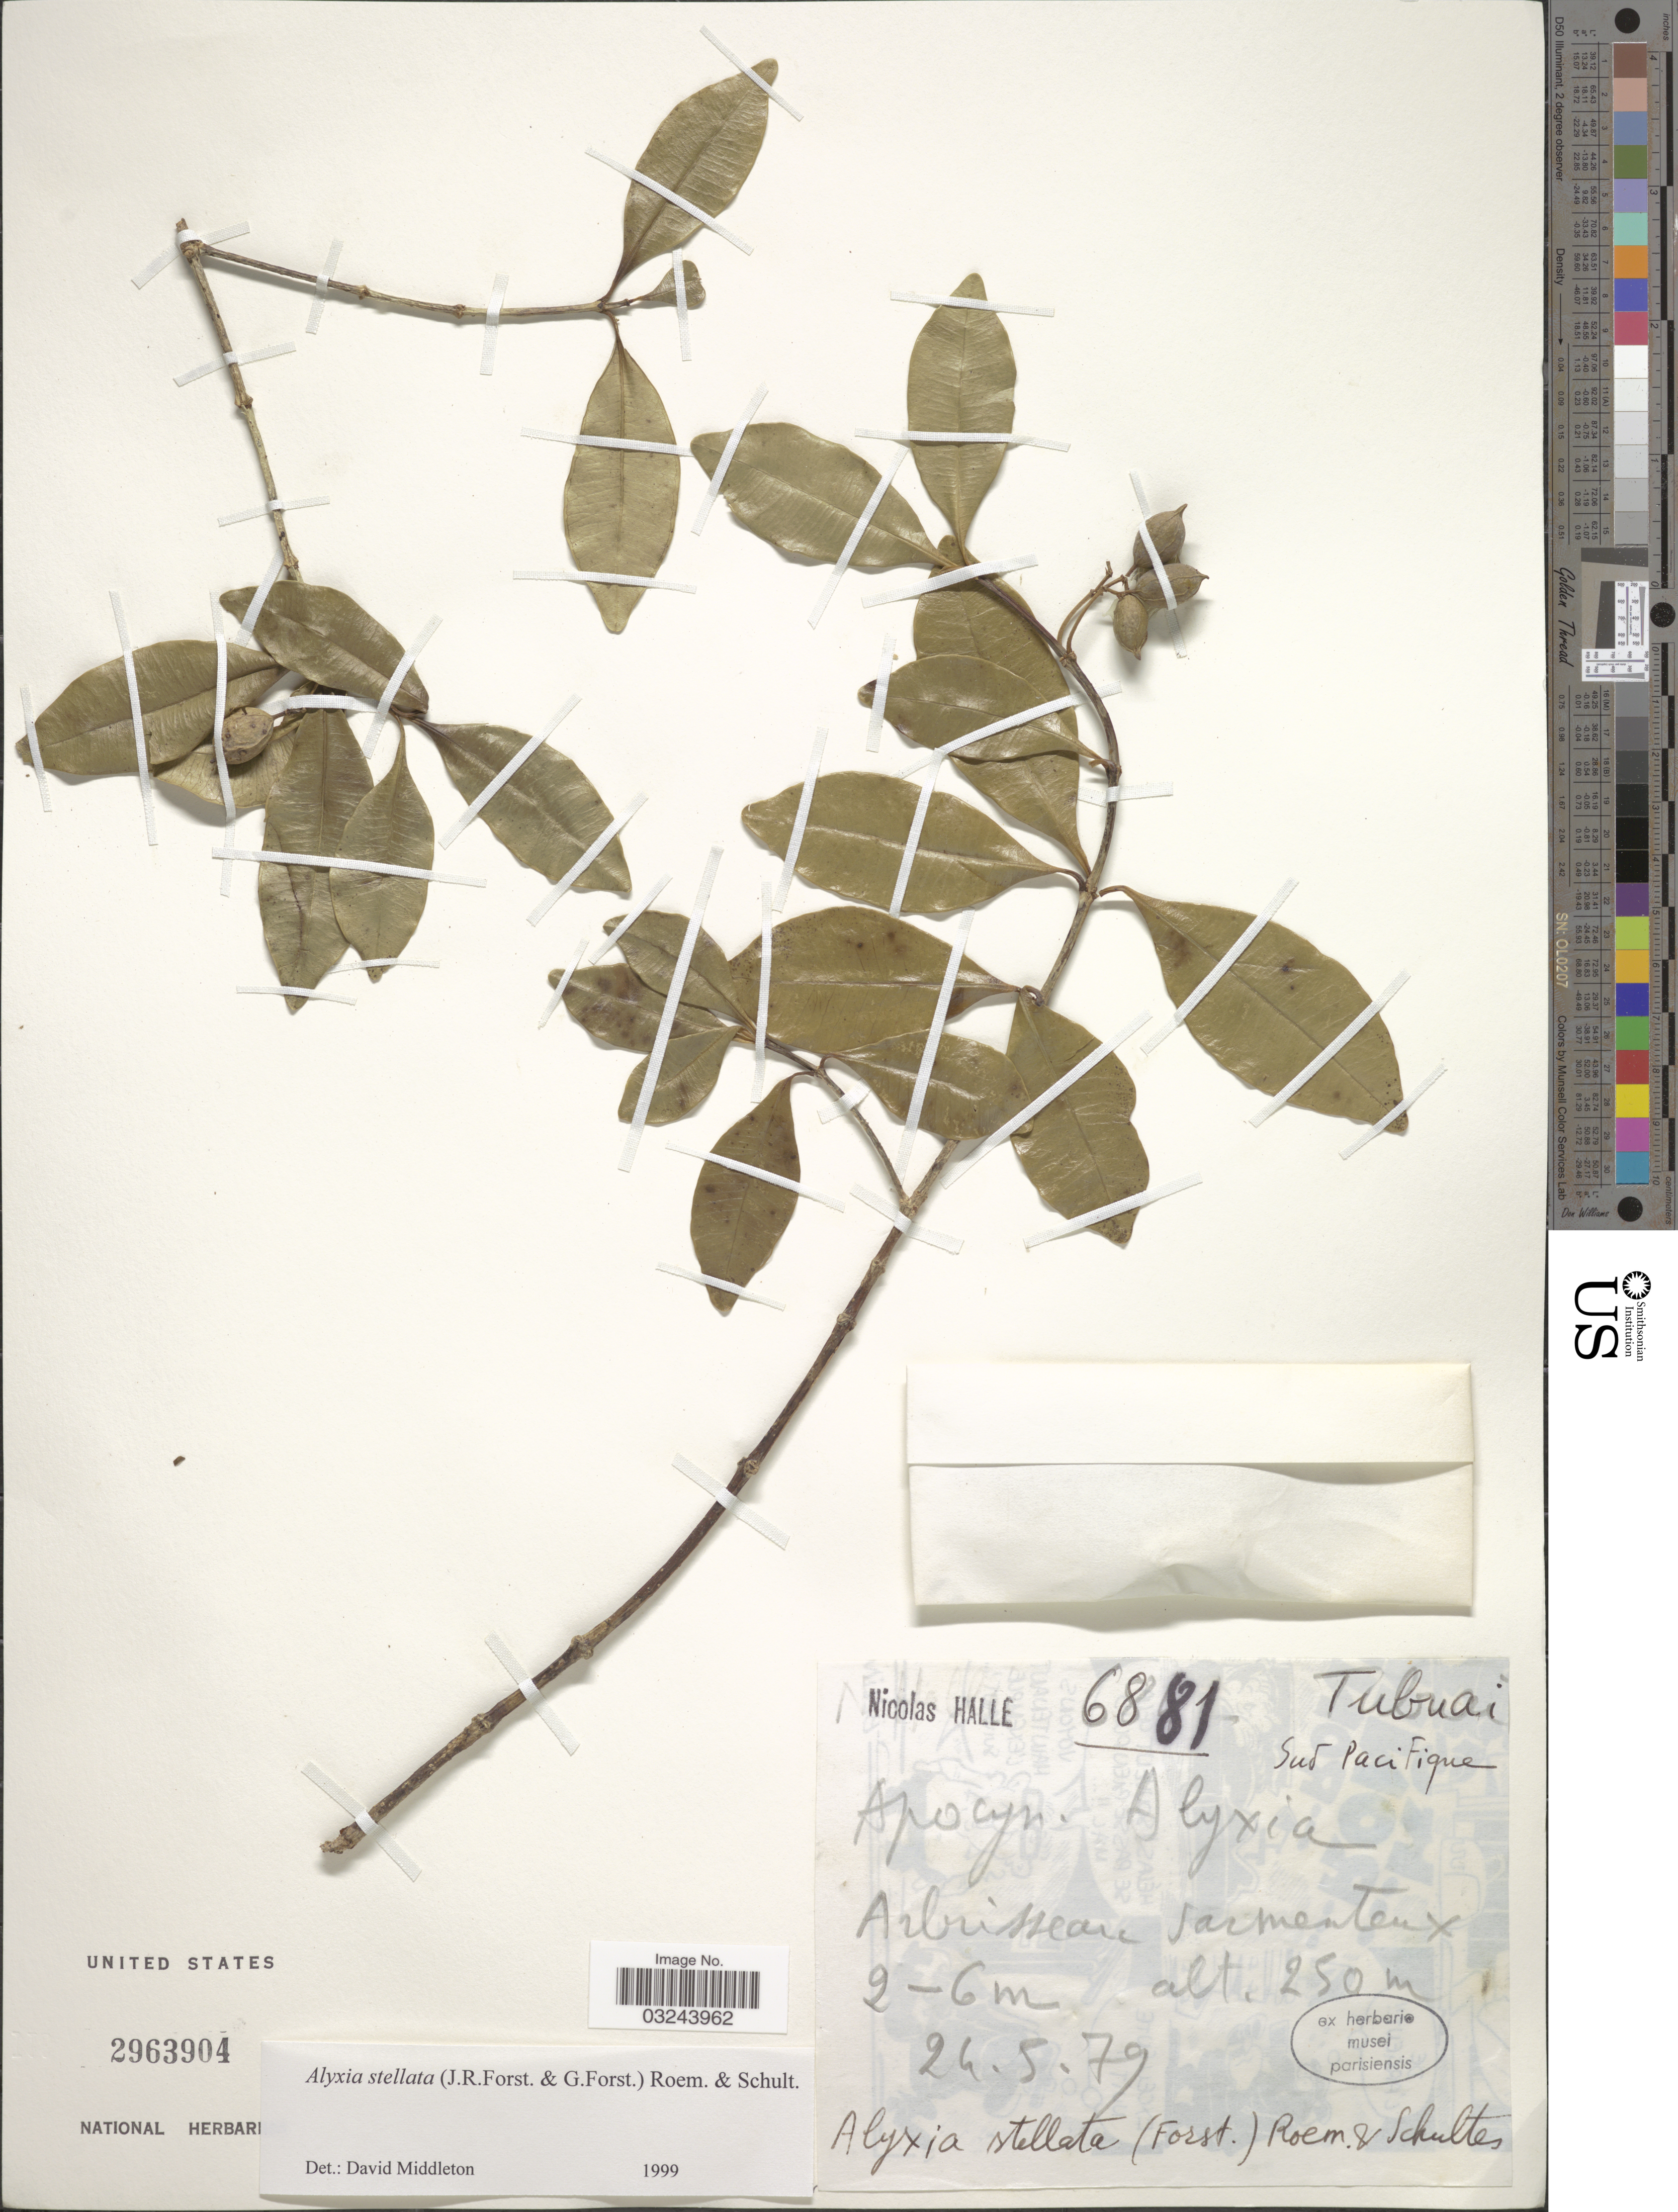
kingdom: Plantae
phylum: Tracheophyta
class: Magnoliopsida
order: Gentianales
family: Apocynaceae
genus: Alyxia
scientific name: Alyxia stellata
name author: (J.R. Forst. & G. Forst.) Roem. & Schult.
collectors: N. Hallé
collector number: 6881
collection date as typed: Transcribed d/m/y: 24/5/79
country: French Polynesia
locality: Tubuai. Sud Pacifique.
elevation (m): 250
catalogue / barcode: US 2963904